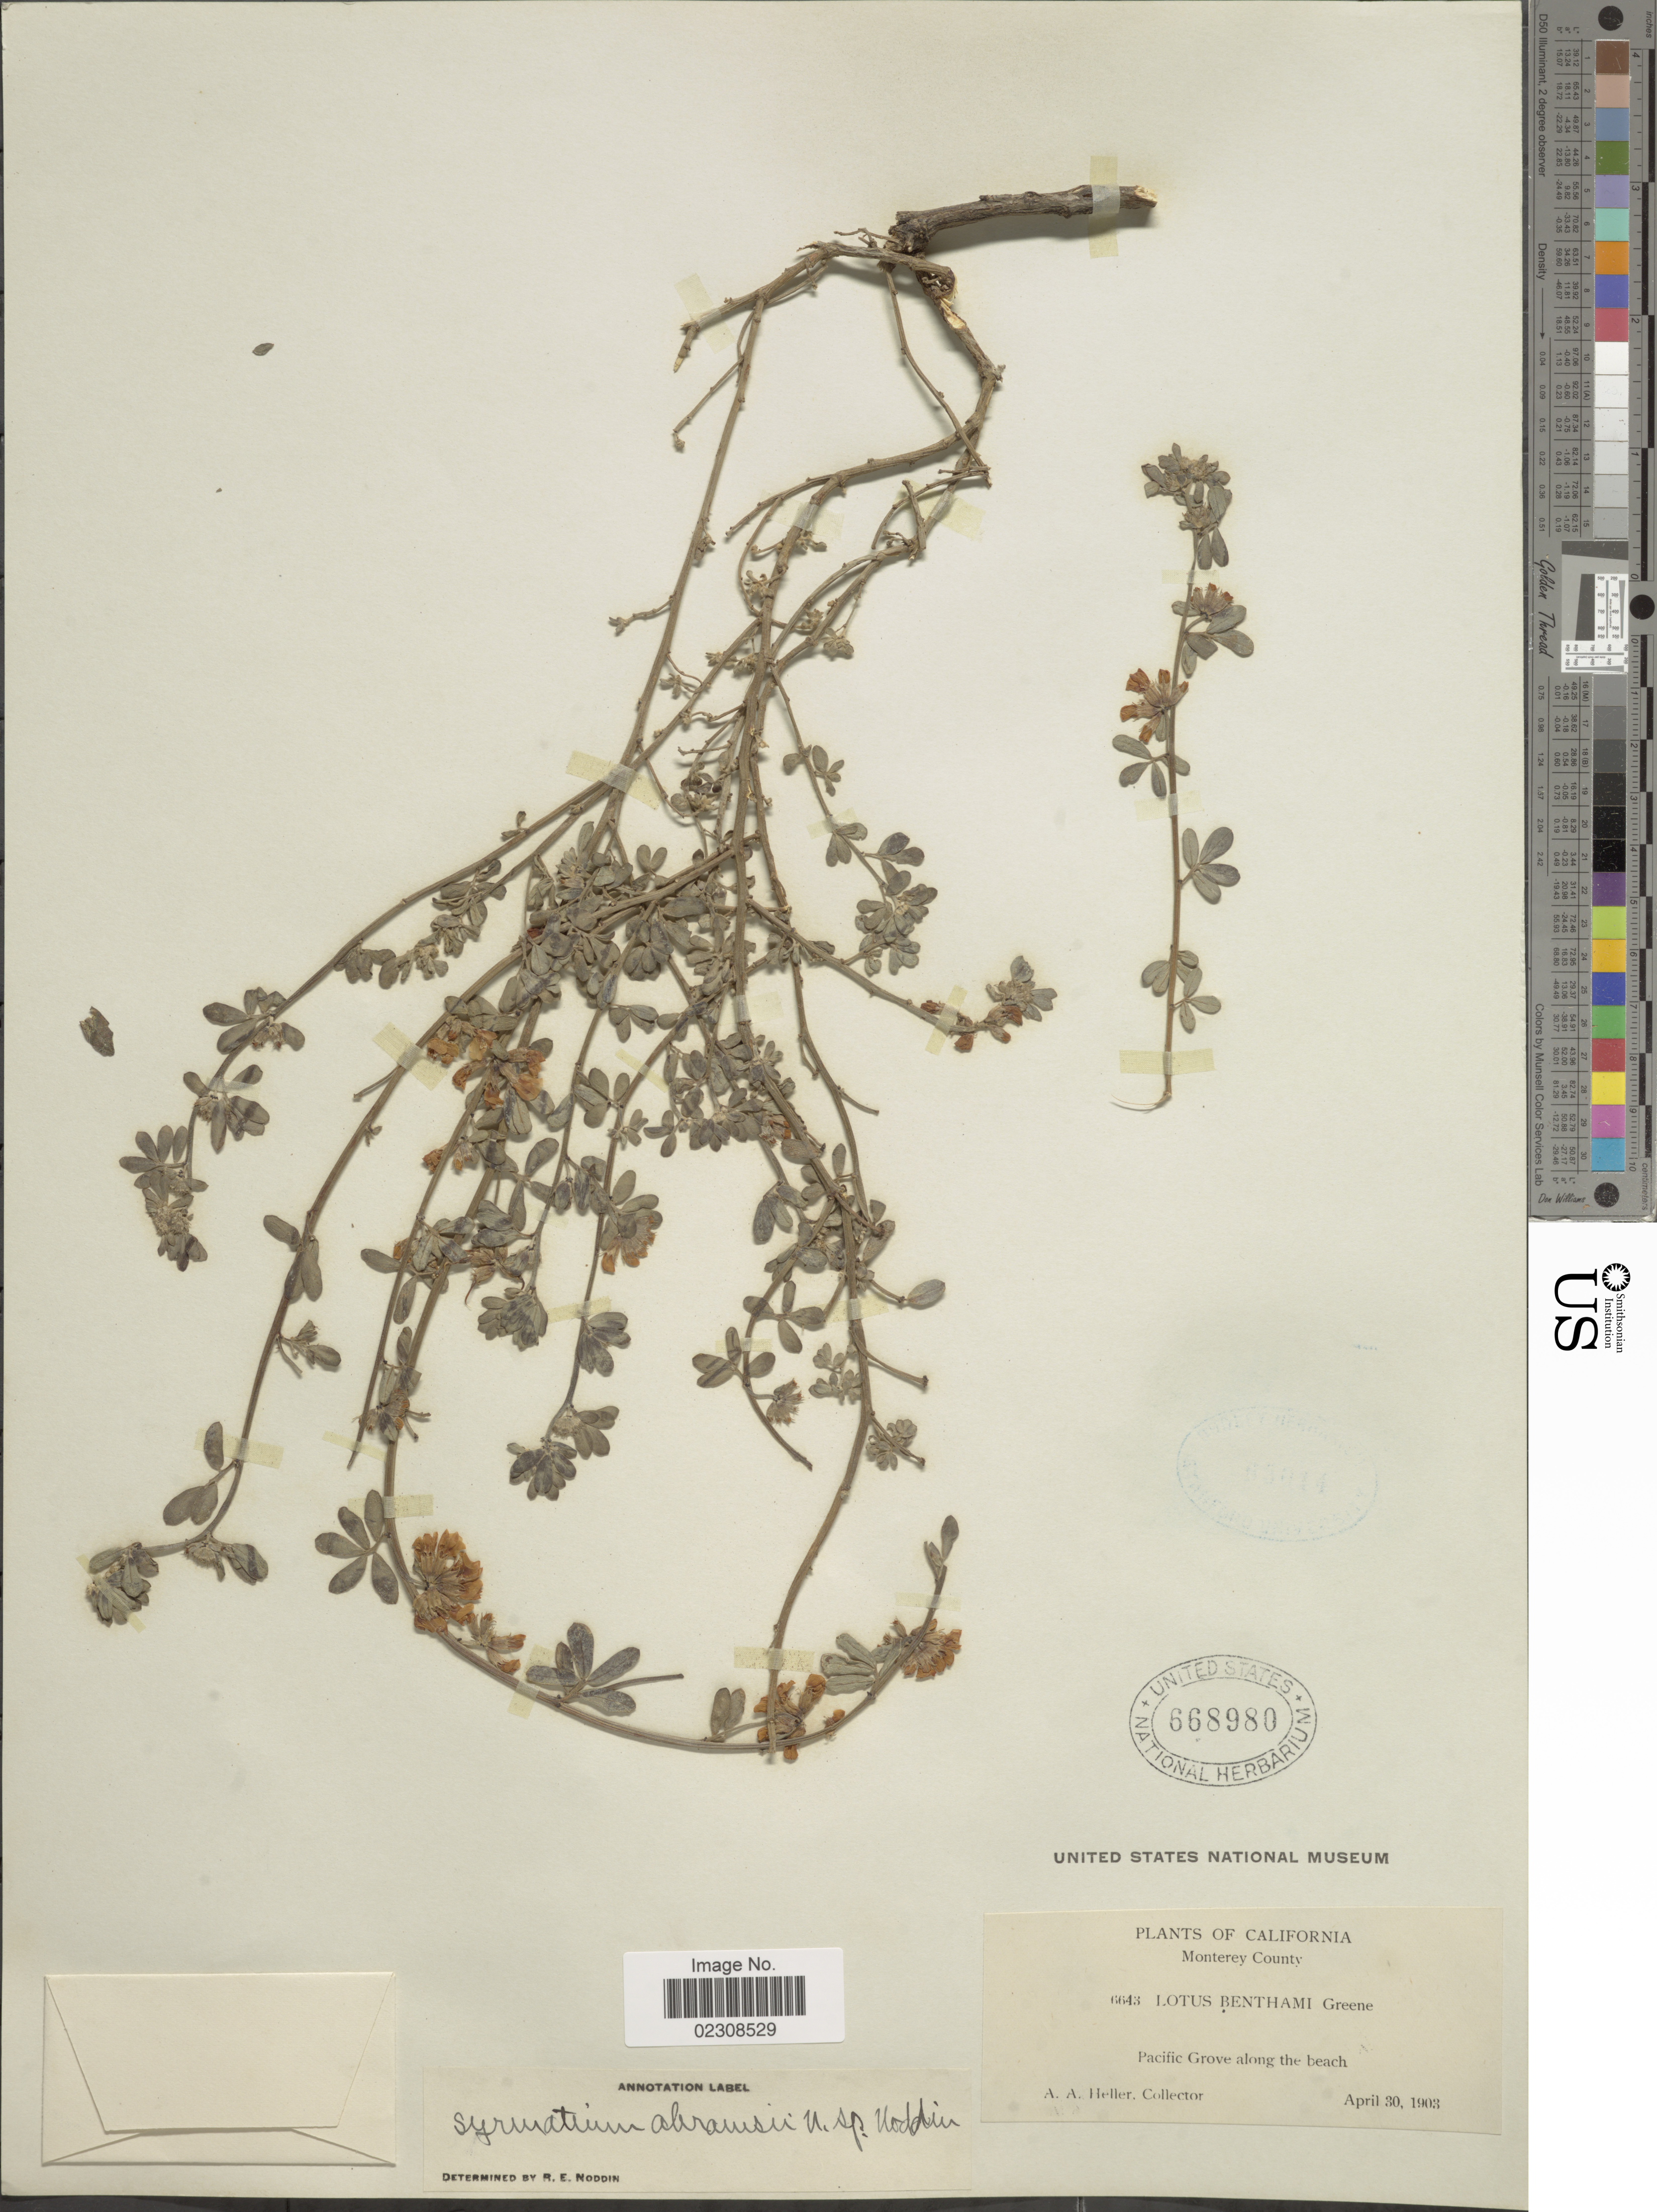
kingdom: Plantae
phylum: Tracheophyta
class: Magnoliopsida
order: Fabales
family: Fabaceae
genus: Syrmatium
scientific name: Syrmatium abramsii Noddin sp. nov. ined., 5/2024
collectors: A. A. Heller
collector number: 6643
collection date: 1903-04-30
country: United States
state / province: California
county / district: Monterey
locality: Monterey County. Pacific Grove along the beach.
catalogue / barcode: US 668980